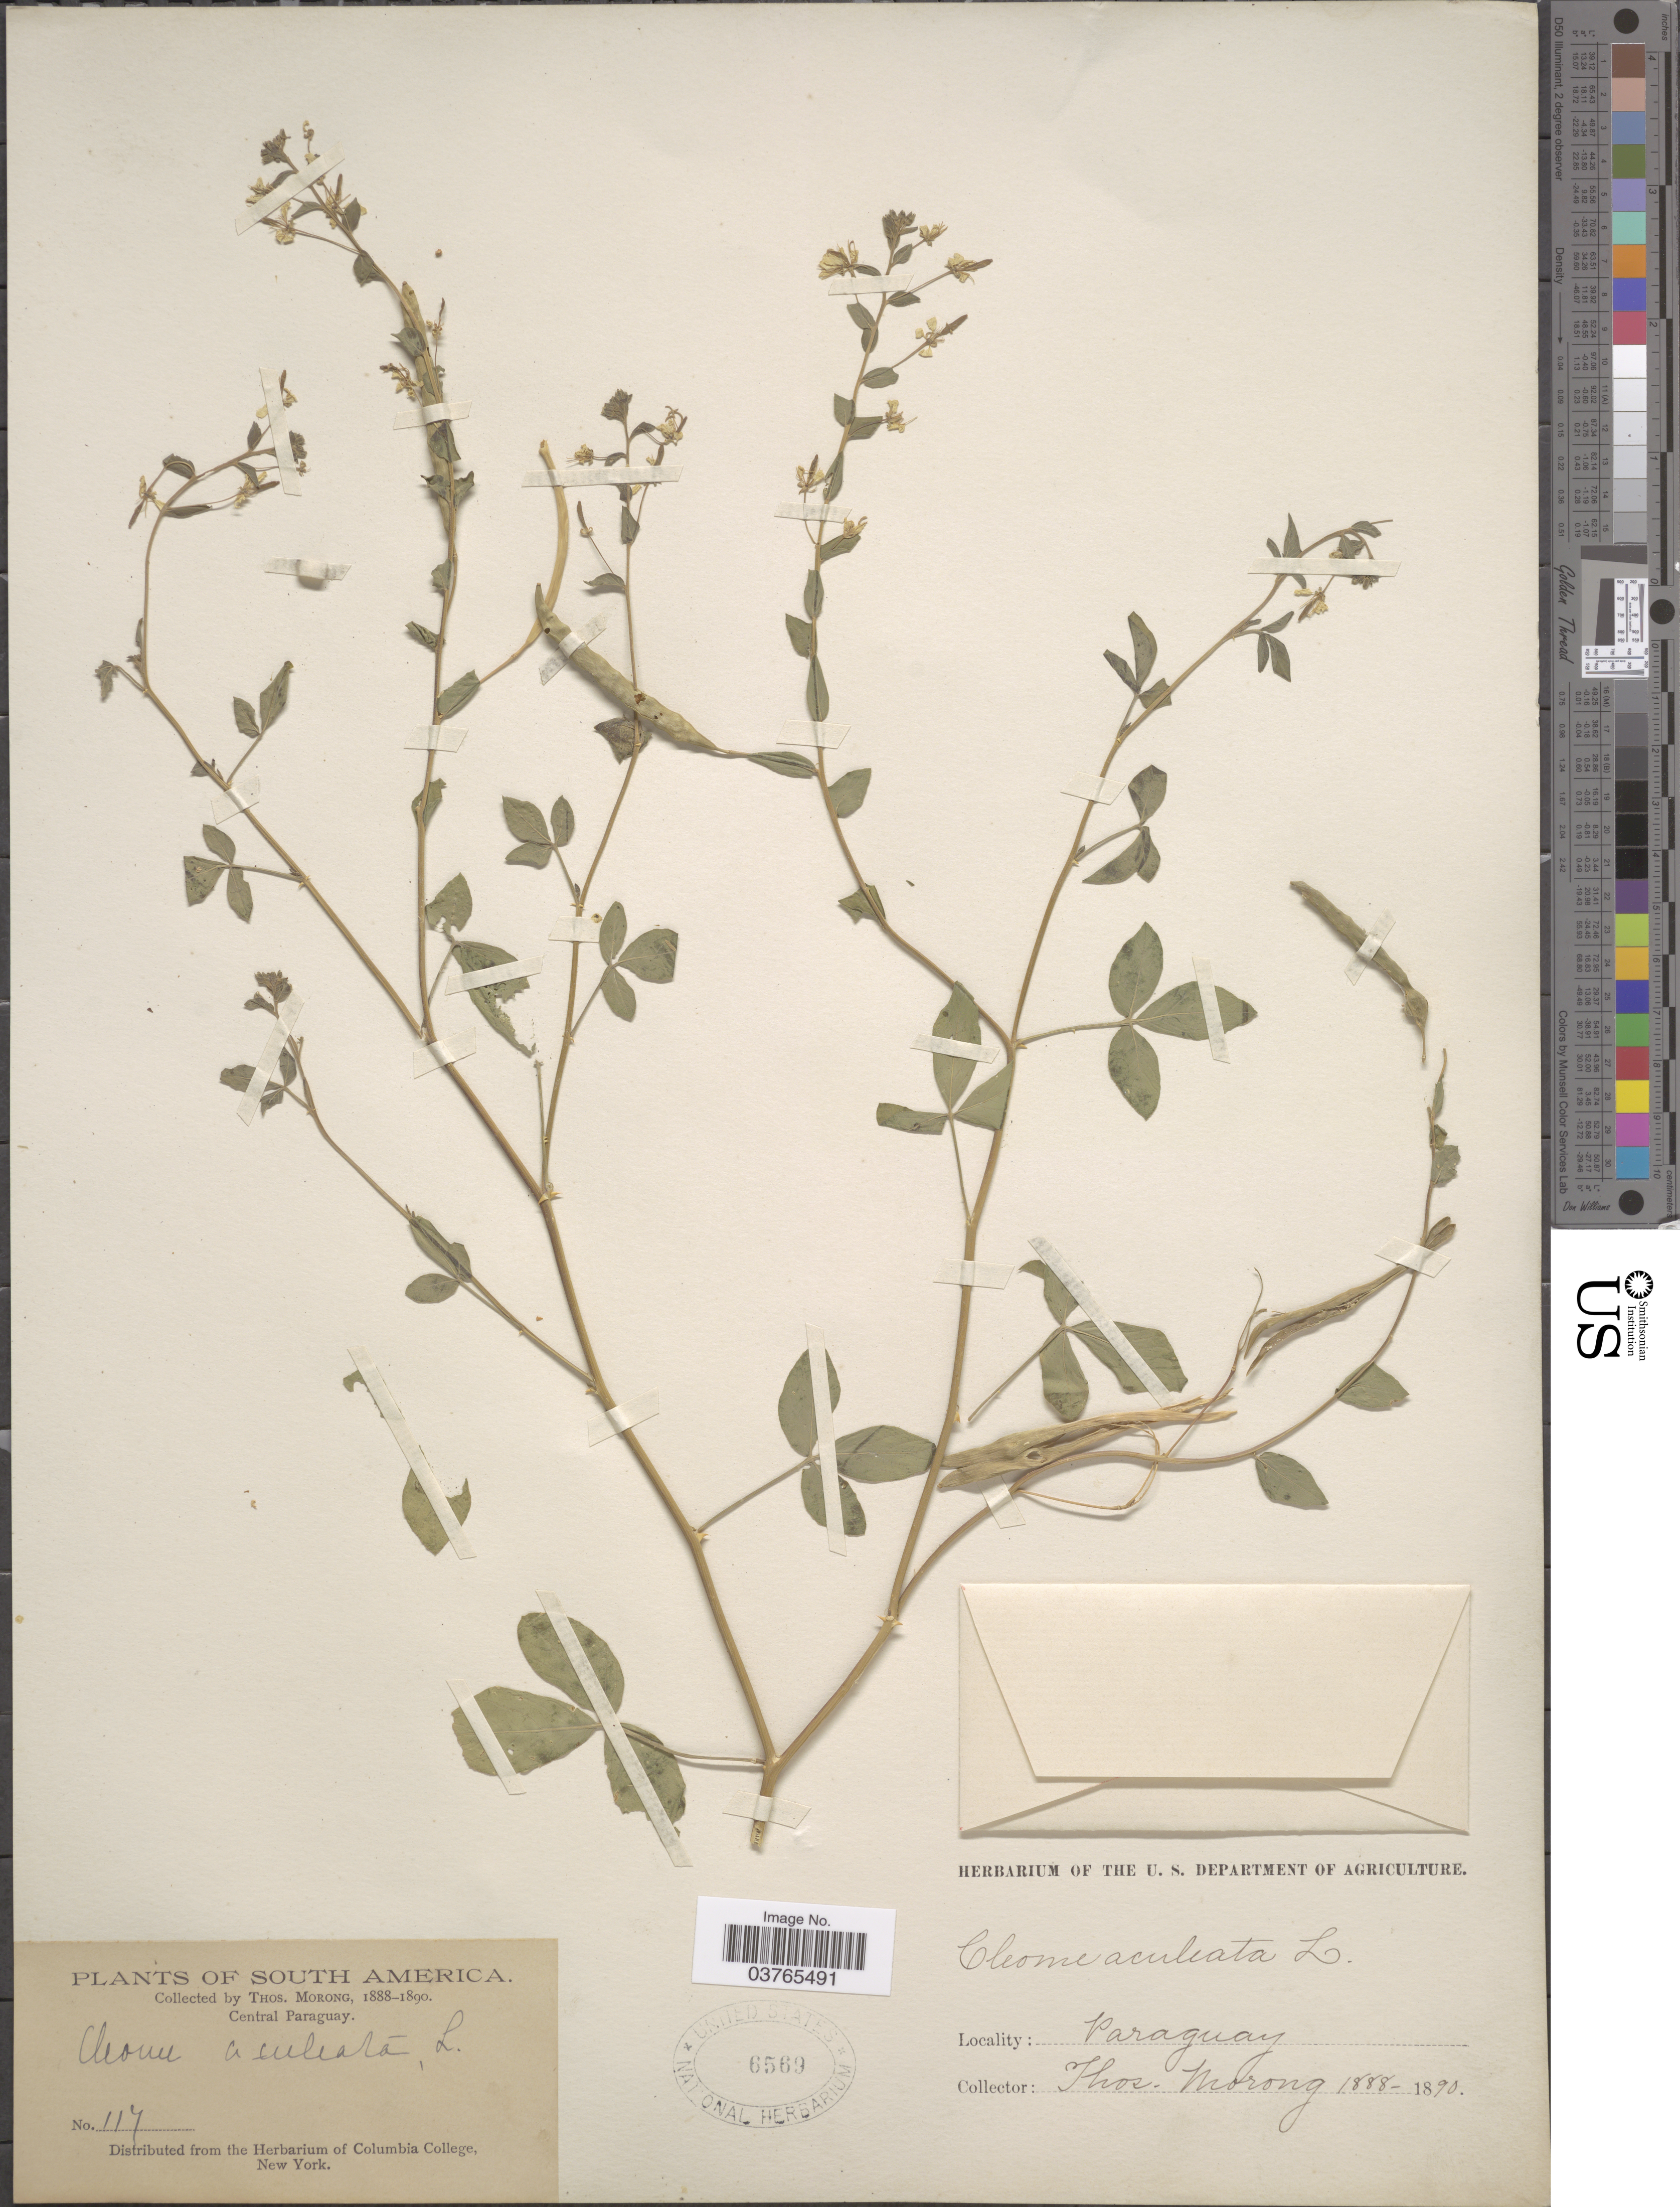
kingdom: Plantae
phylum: Tracheophyta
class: Magnoliopsida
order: Brassicales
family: Cleomaceae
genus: Tarenaya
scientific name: Tarenaya aculeata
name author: (L.) Soares Neto & Roalson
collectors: ex herb. T. Morong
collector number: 117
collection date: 1888/1890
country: Paraguay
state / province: Central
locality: Central Paraguay.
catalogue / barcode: US 6569